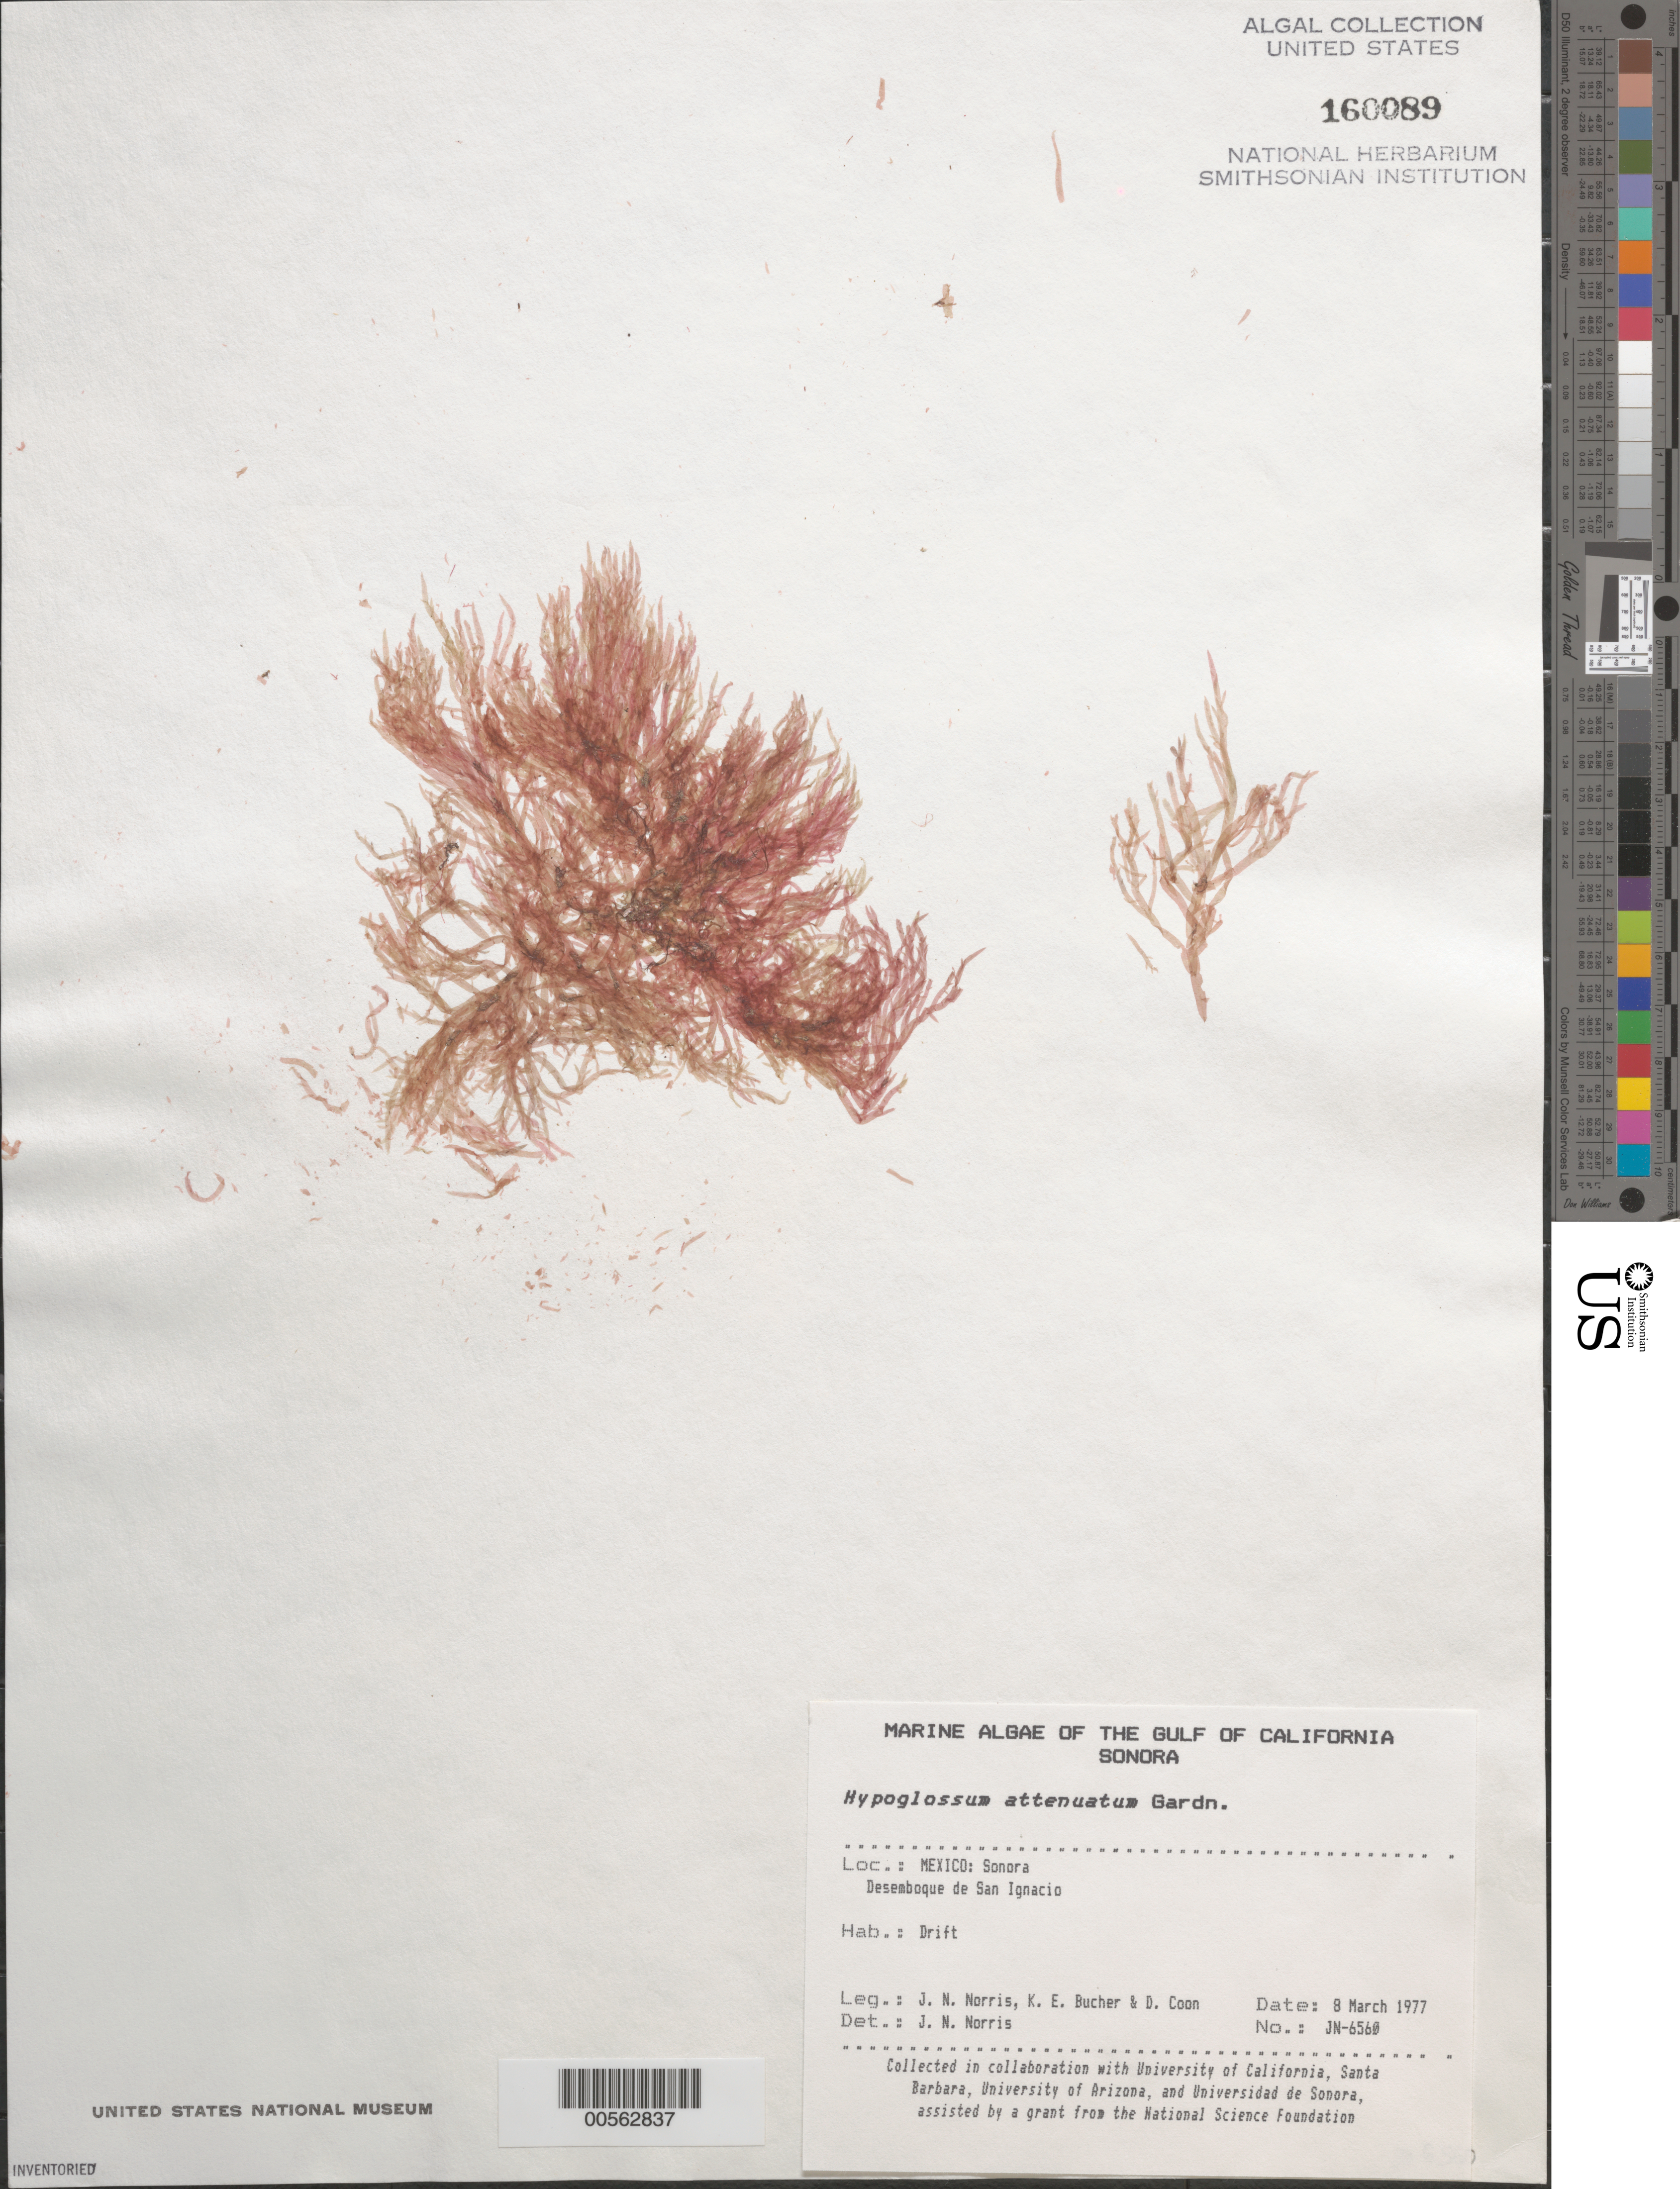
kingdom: Plantae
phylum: Rhodophyta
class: Florideophyceae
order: Ceramiales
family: Delesseriaceae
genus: Hypoglossum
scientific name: Hypoglossum attenuatum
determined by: Norris, James N.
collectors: J. N. Norris, K. E. Bucher & D. Coon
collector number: JN-6560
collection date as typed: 08 Mar 1977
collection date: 1977-03-08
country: Mexico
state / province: Sonora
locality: Desemboque de San Ignacio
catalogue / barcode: US 160089